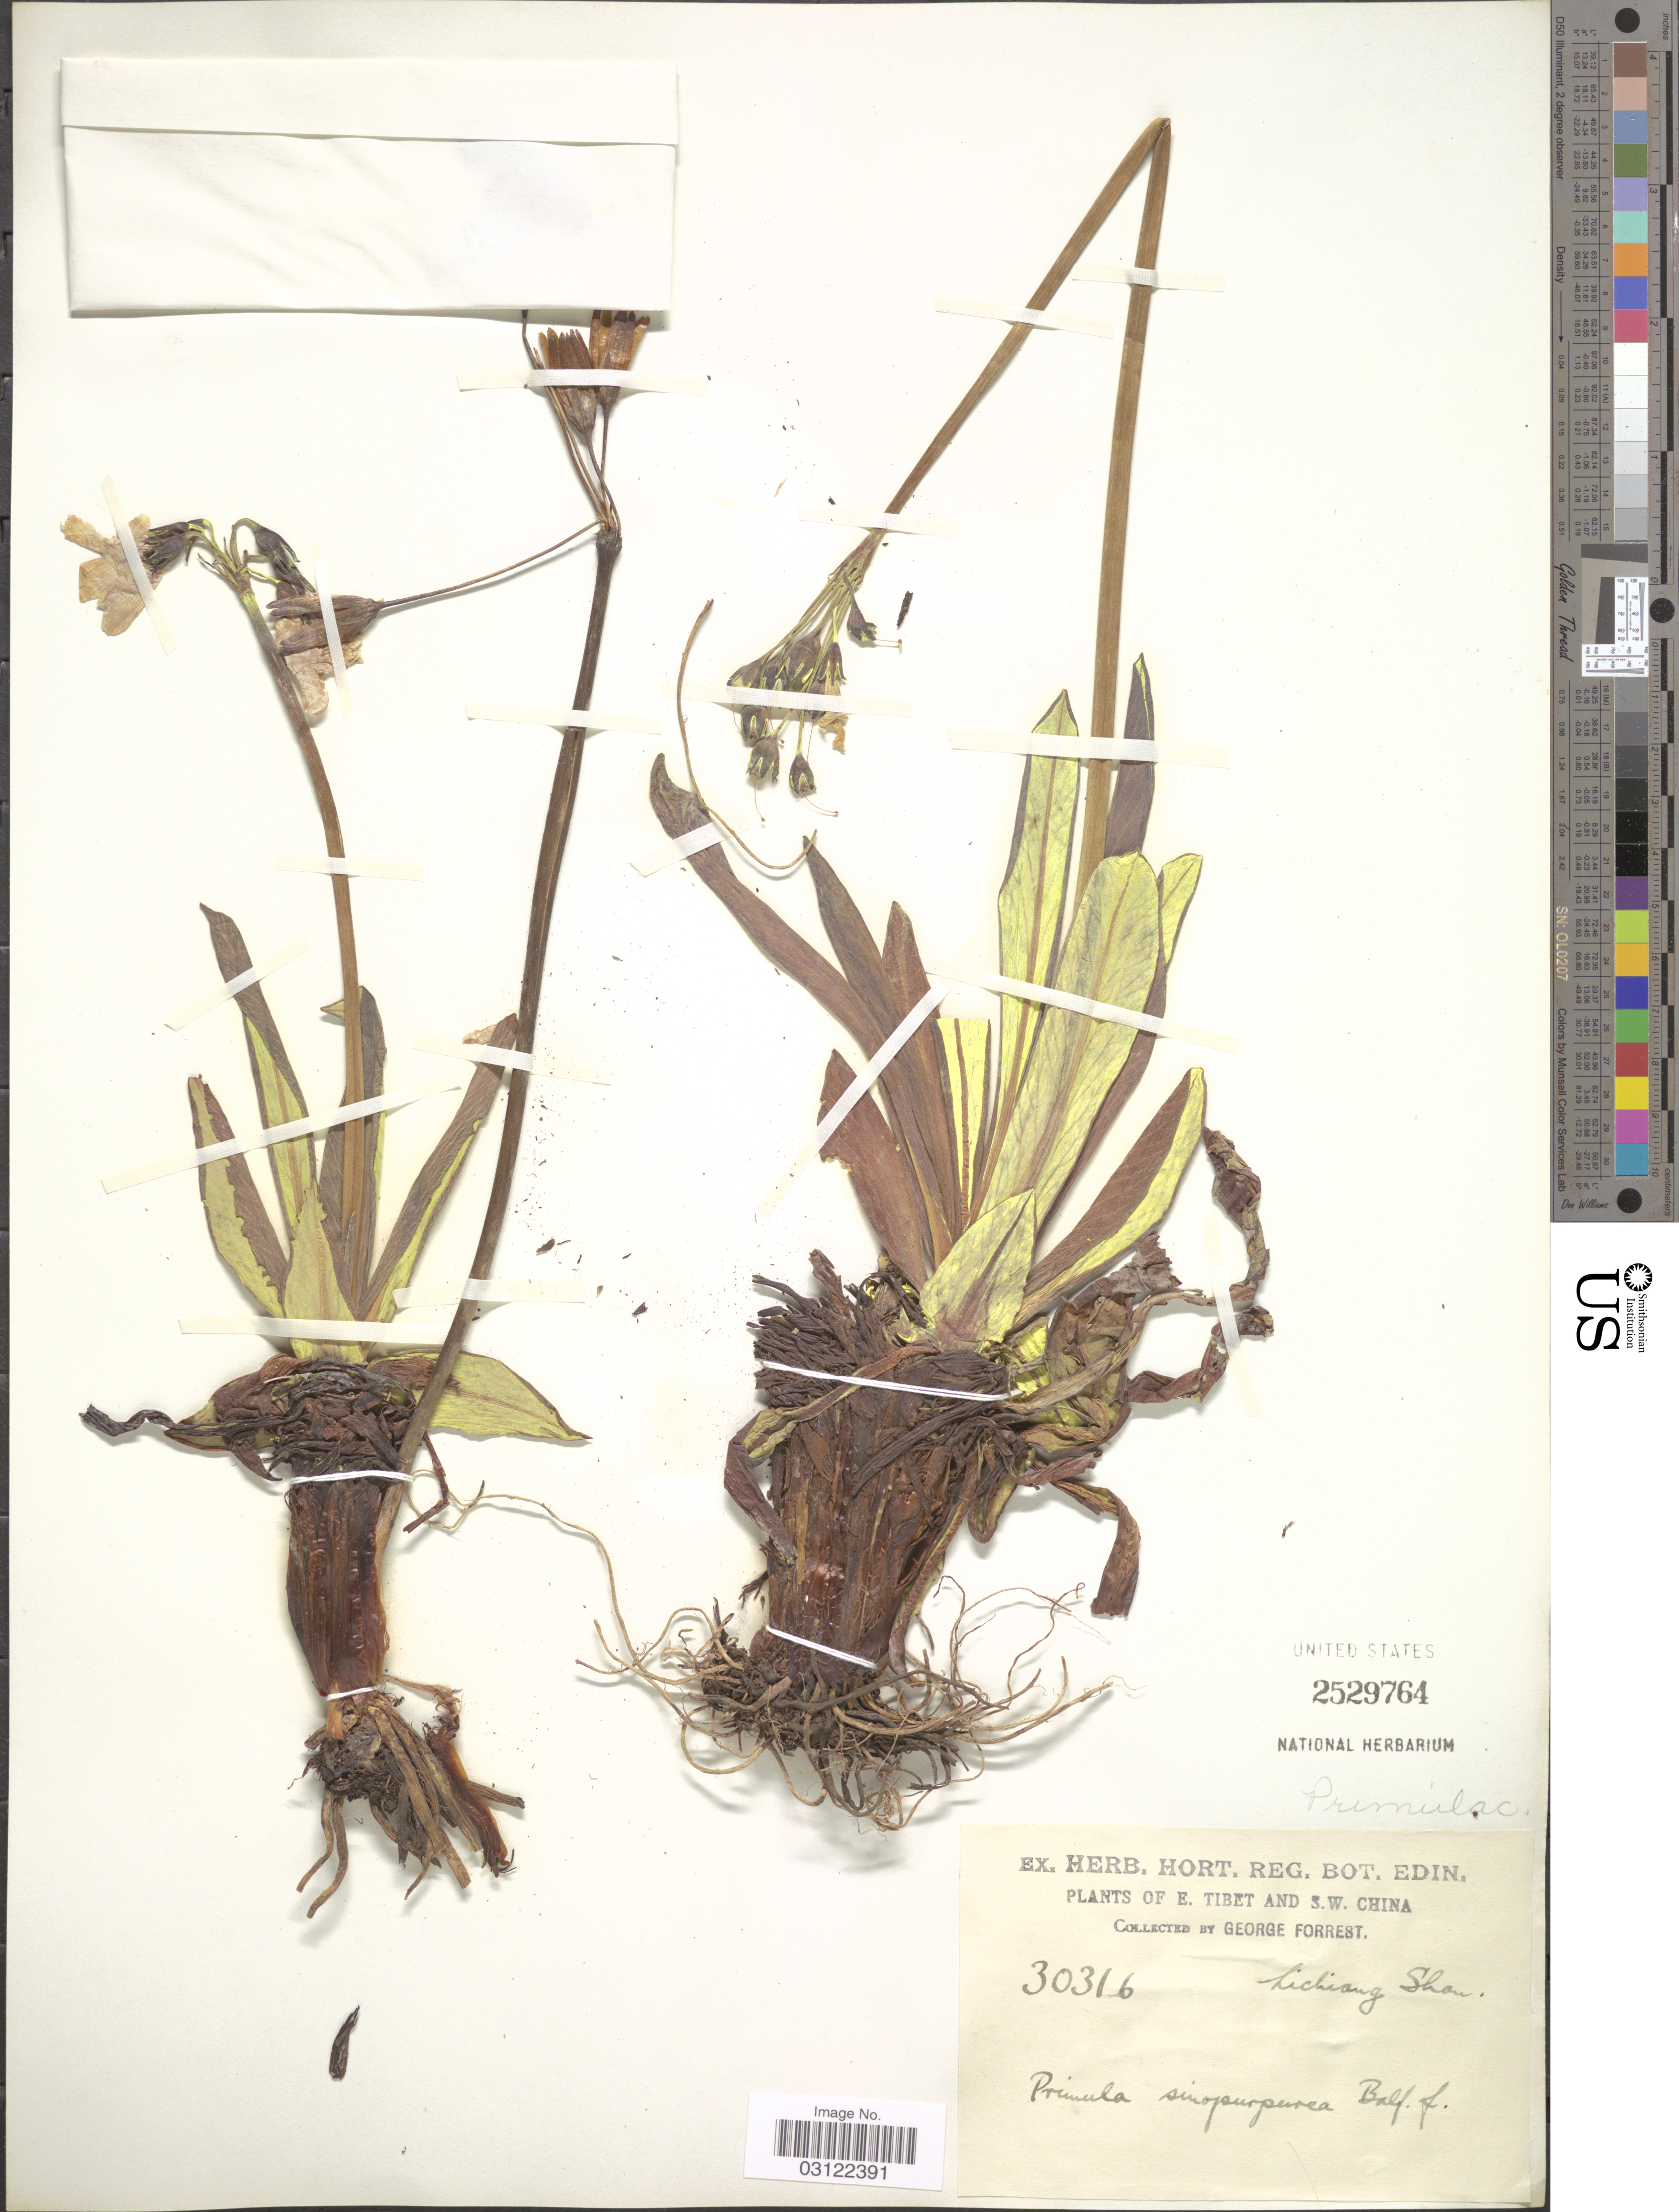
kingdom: Plantae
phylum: Tracheophyta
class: Magnoliopsida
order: Ericales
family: Primulaceae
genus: Primula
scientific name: Primula sinopurpurea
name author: Balf. f. ex Hutch.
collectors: G. Forrest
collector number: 30316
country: China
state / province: Xizang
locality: E. Tibet and S.W. China. Lichiang Shan.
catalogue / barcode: US 2529761